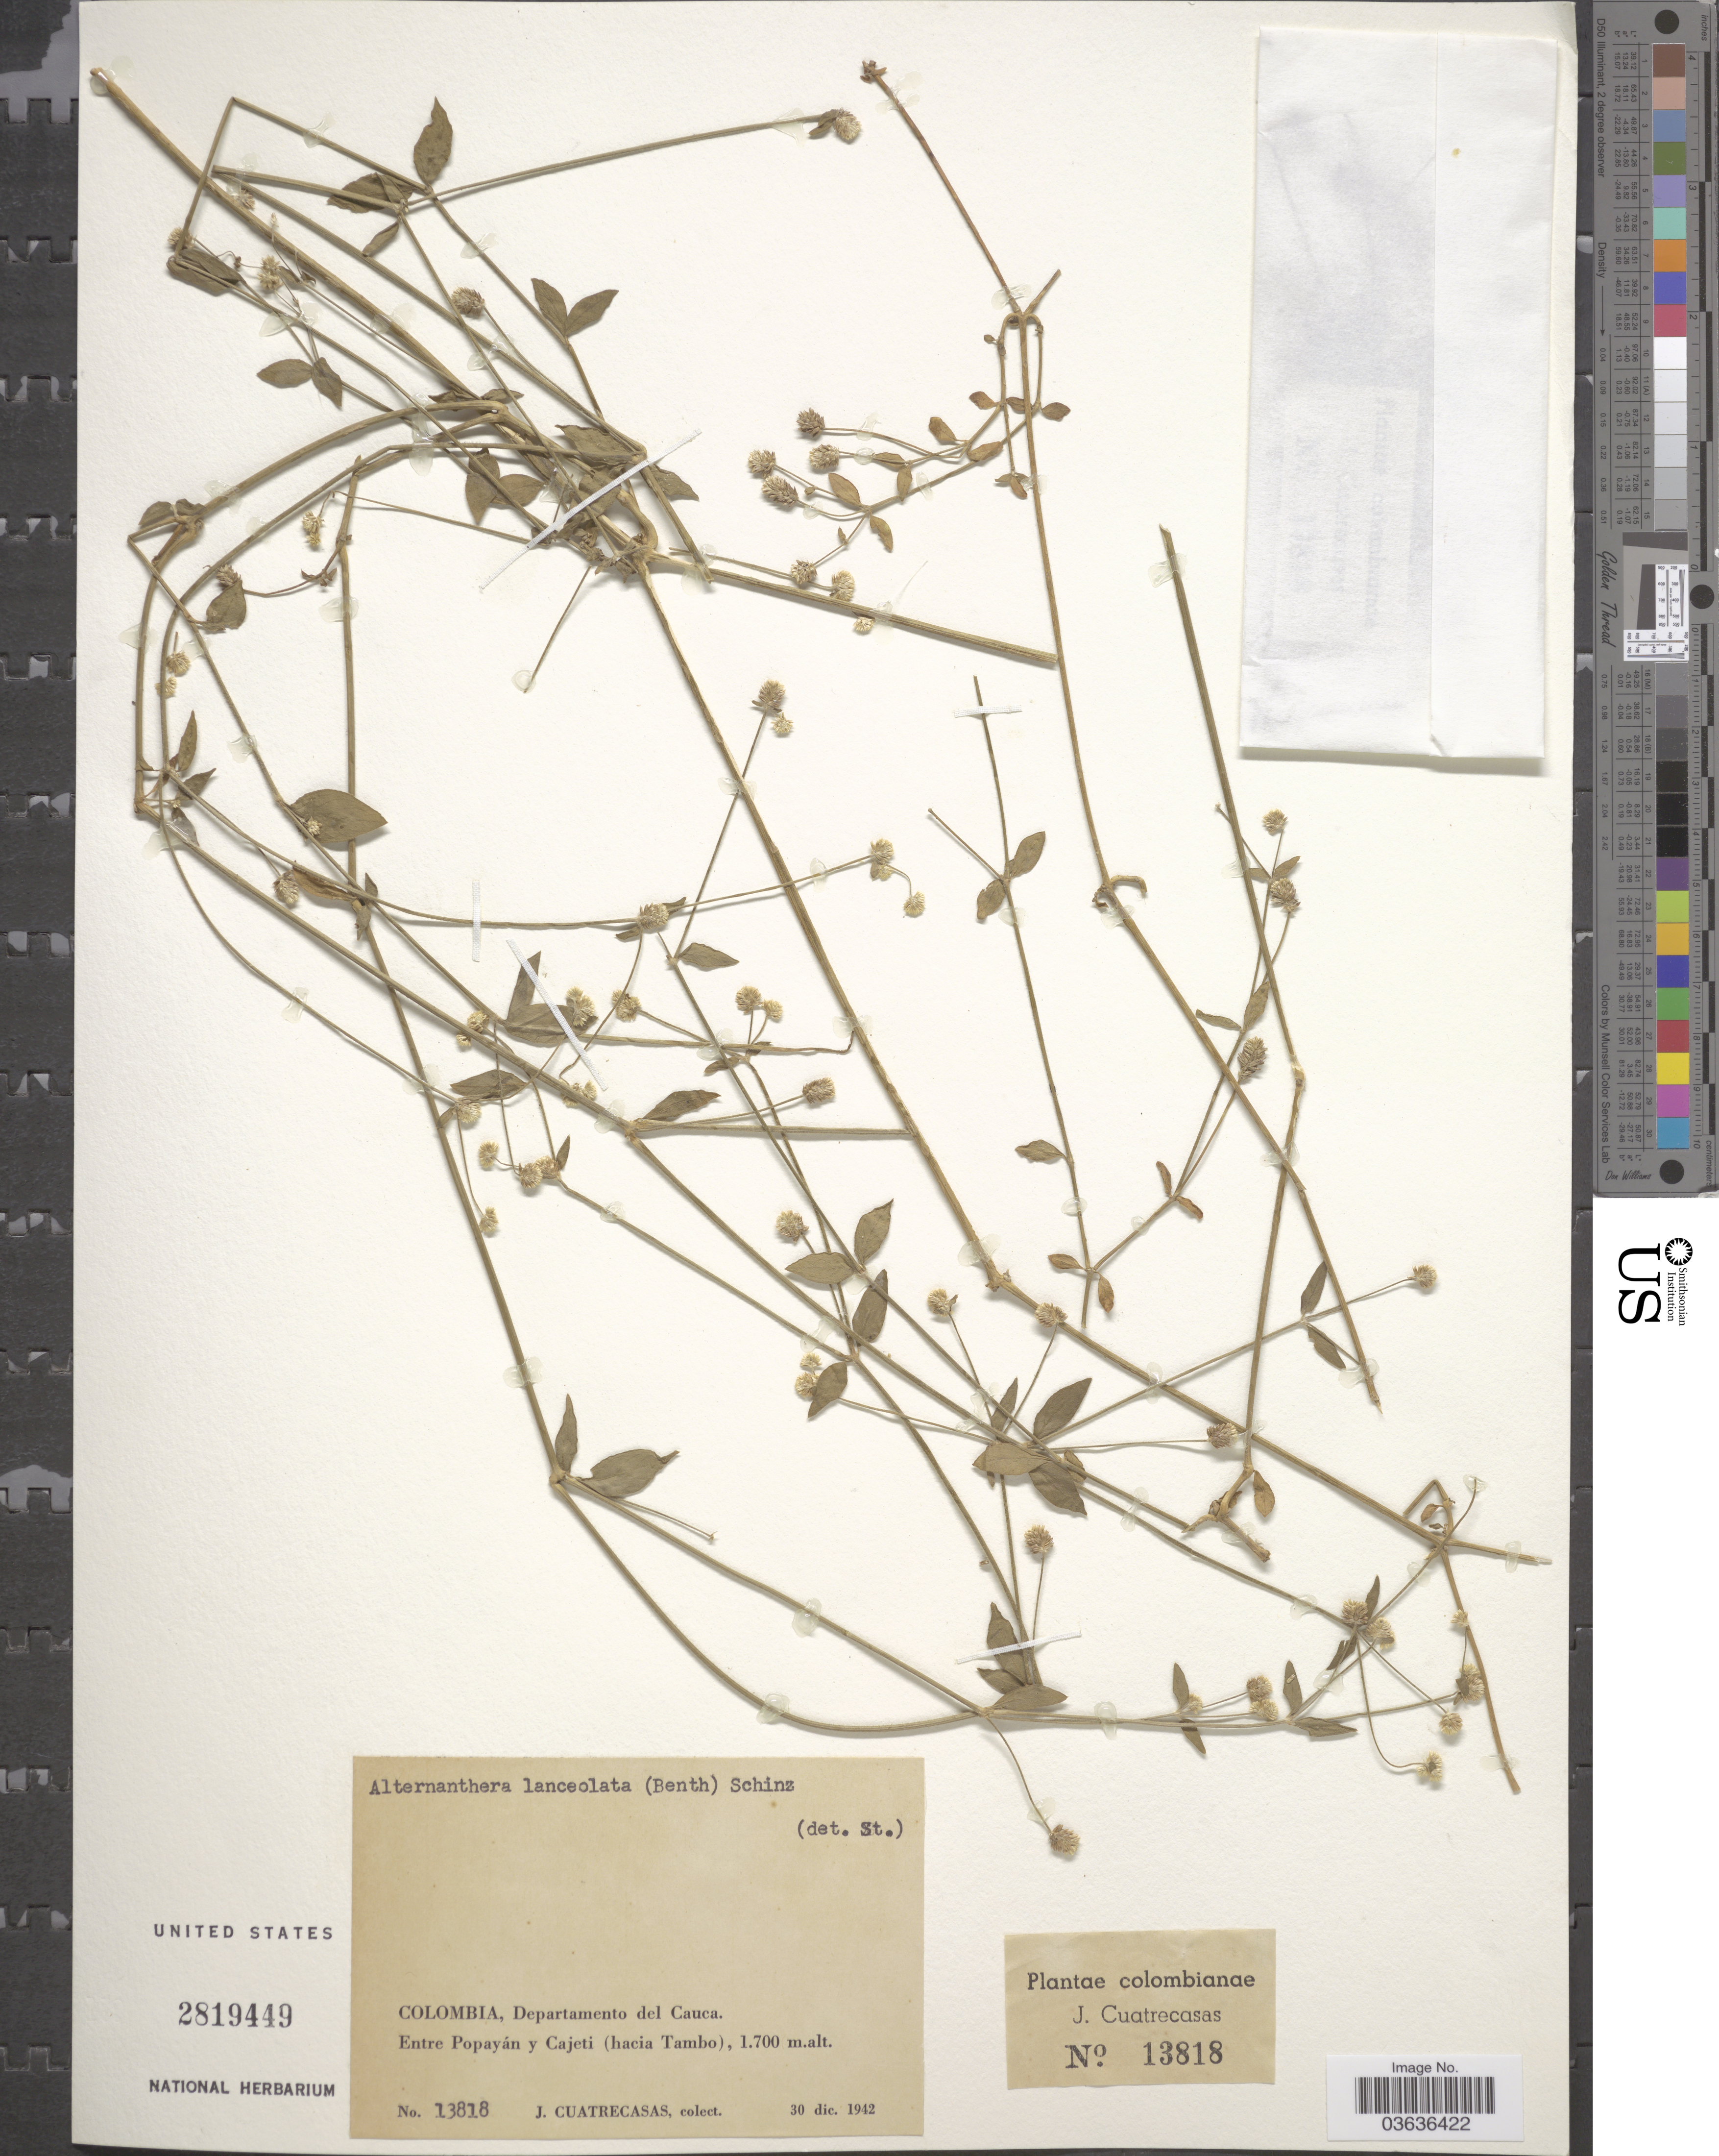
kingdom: Plantae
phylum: Tracheophyta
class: Magnoliopsida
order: Caryophyllales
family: Amaranthaceae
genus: Alternanthera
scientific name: Alternanthera lanceolata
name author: (Benth.) Schinz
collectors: J. Cuatrecasas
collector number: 13818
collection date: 1942-12-30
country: Colombia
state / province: Cauca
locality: Departamento del Cauca. Entre Popayán y Cajeti (hacia Tambo).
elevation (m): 1700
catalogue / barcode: US 2819449